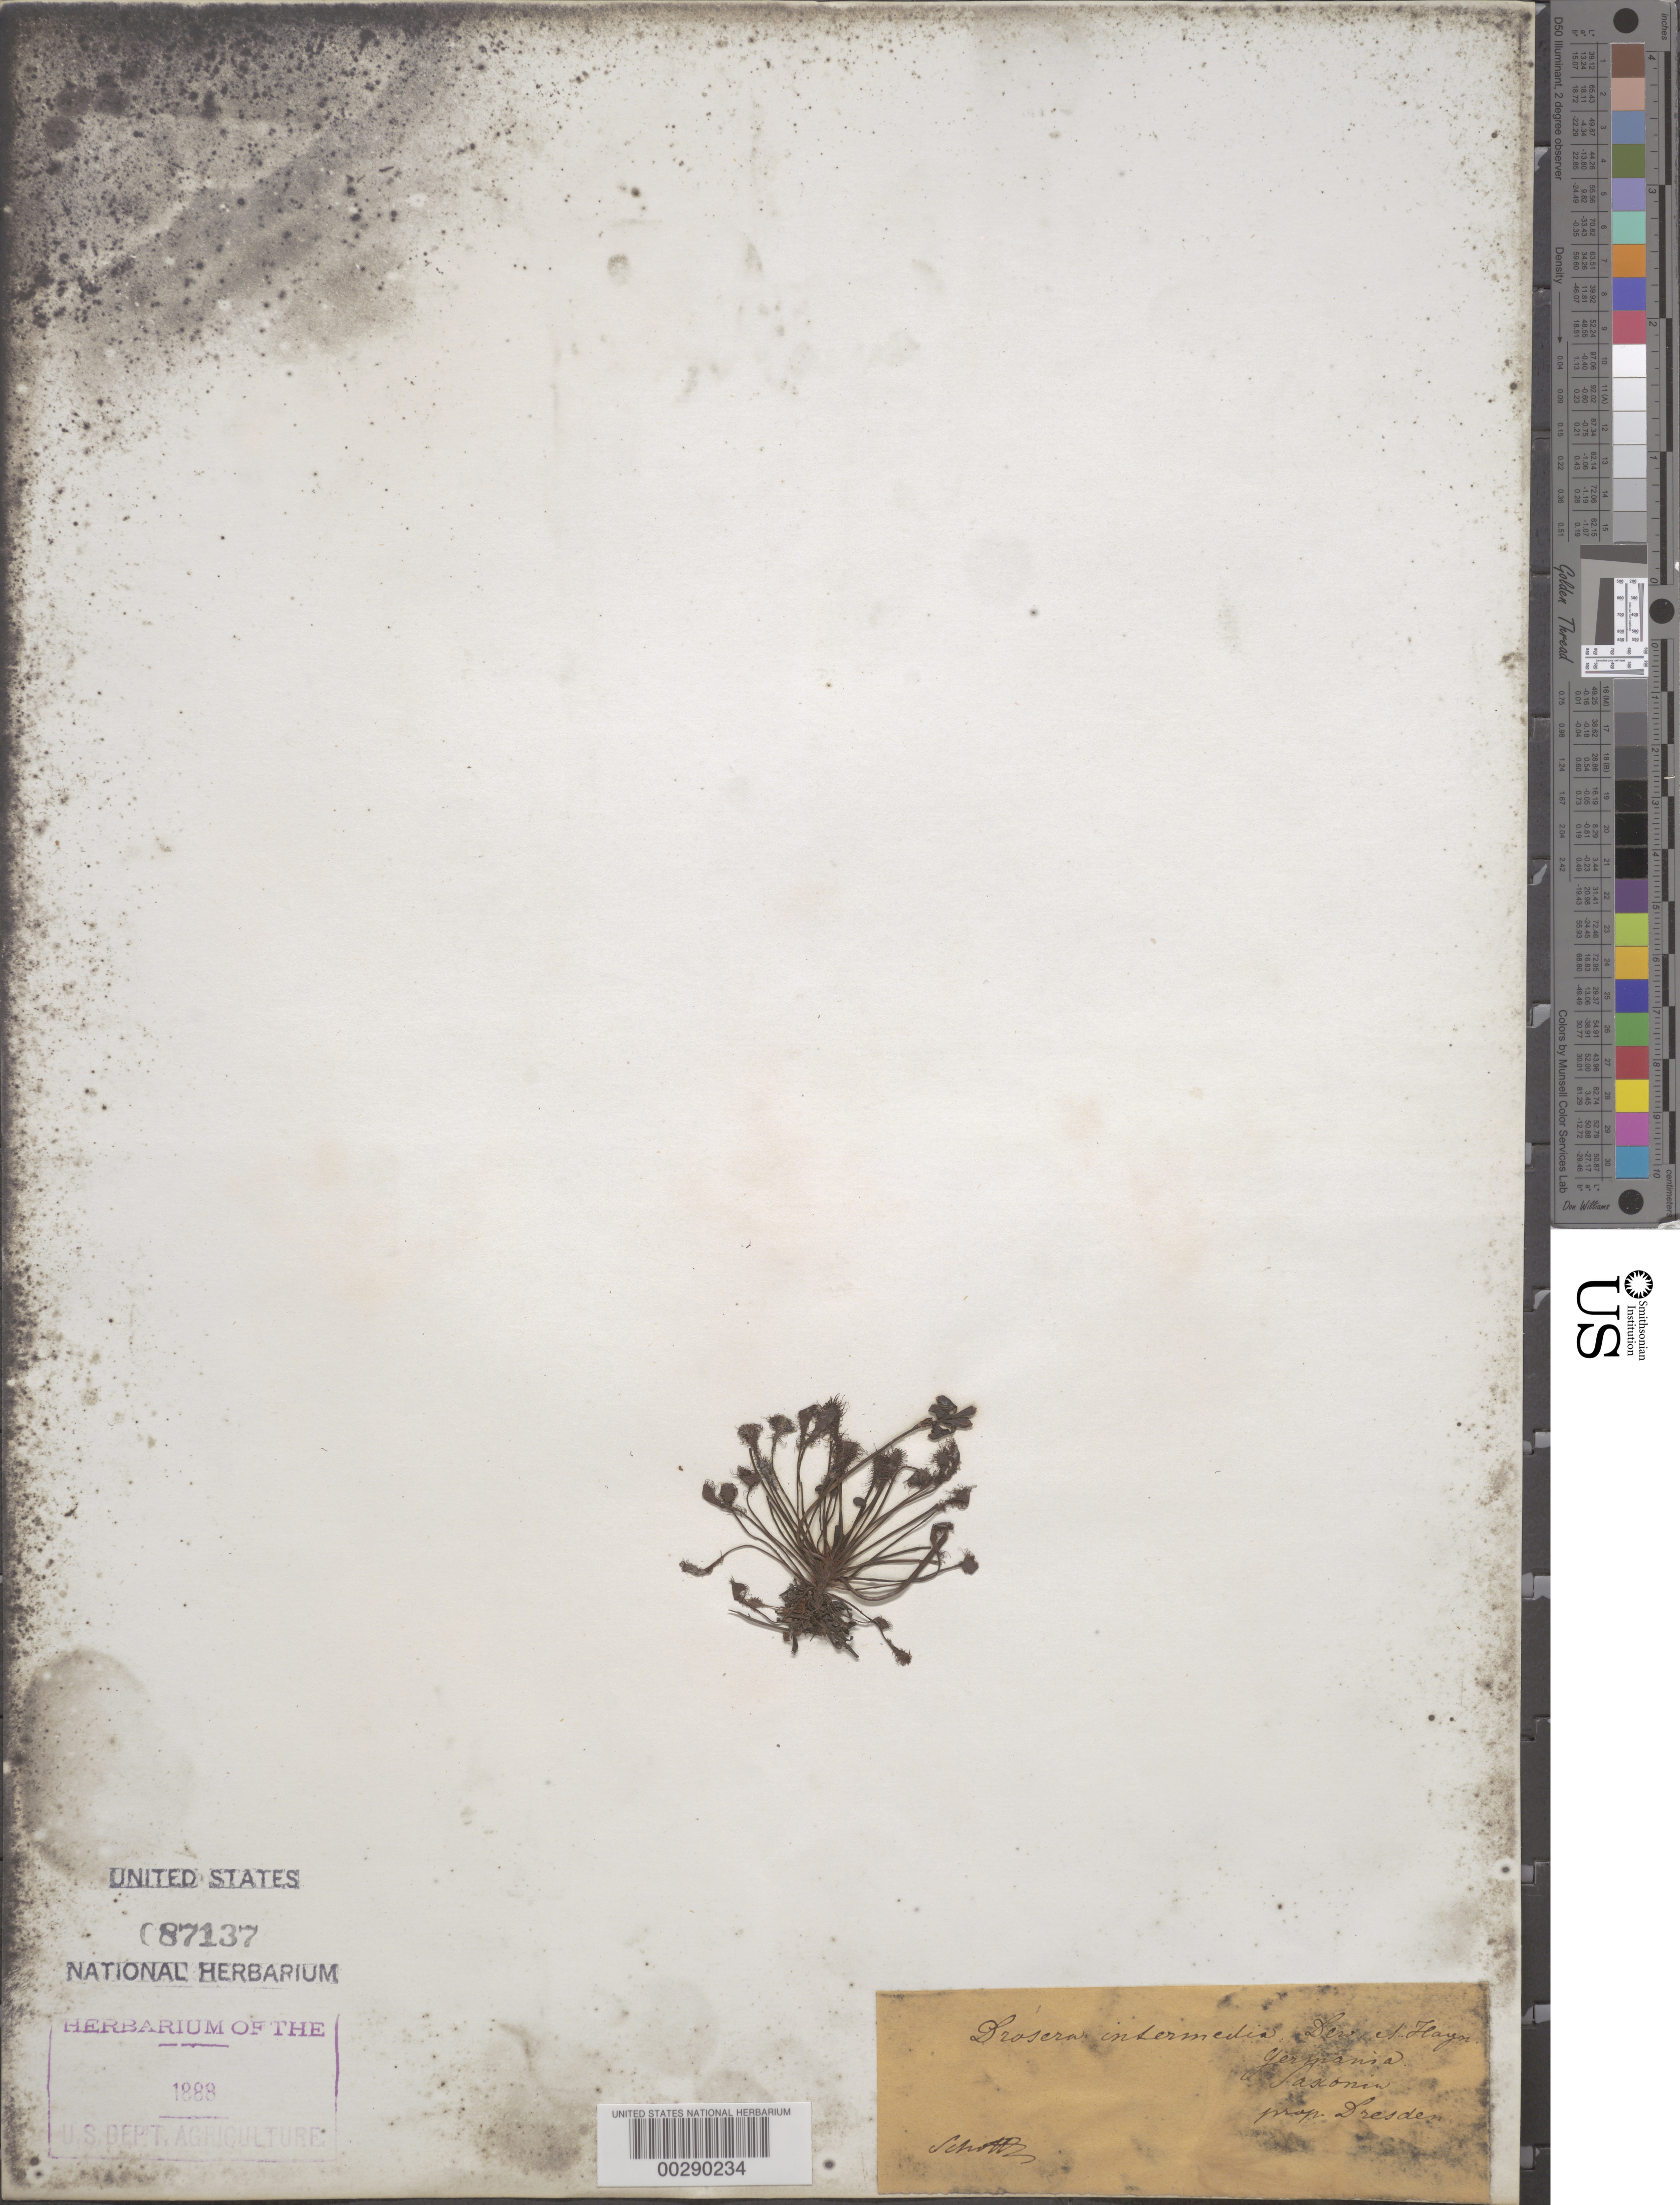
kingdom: Plantae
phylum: Tracheophyta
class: Magnoliopsida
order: Caryophyllales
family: Droseraceae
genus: Drosera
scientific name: Drosera intermedia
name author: Hayne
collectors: Dresden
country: Germany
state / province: Sachsen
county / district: Dresden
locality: Dresden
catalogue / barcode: US 87137